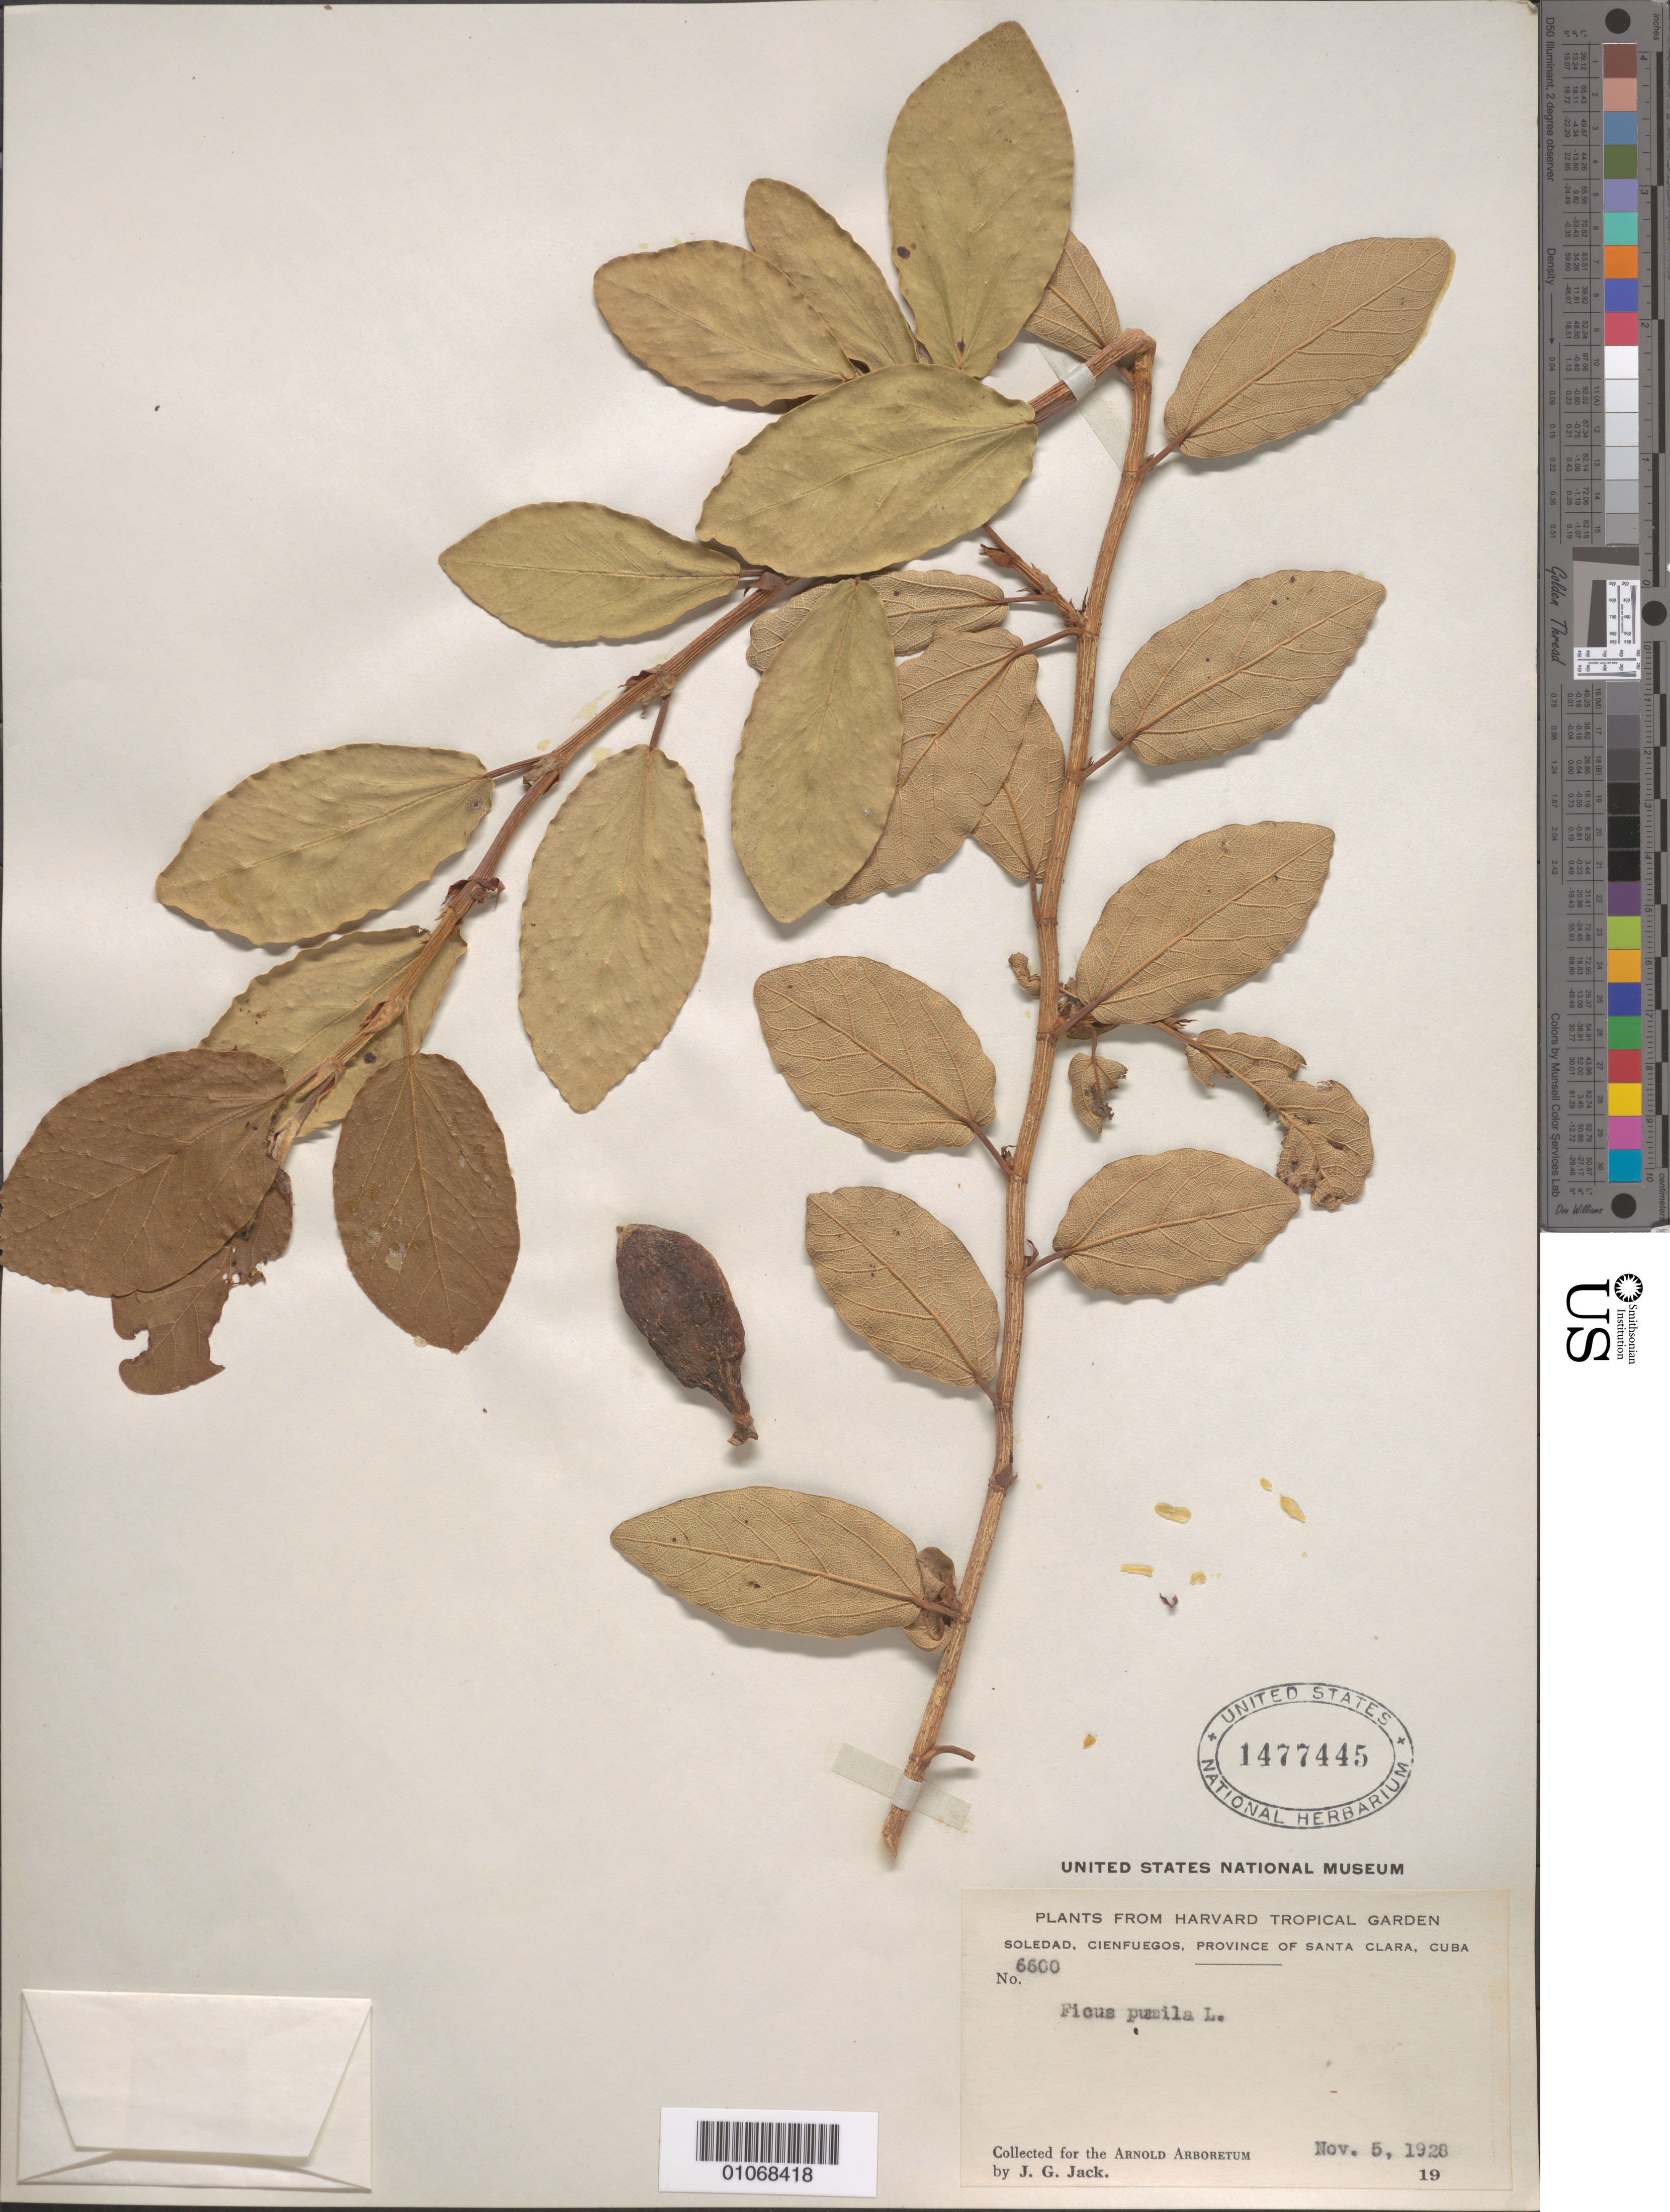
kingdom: Plantae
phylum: Tracheophyta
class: Magnoliopsida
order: Rosales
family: Moraceae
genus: Ficus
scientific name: Ficus pumila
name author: L.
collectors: J. G. Jack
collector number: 6600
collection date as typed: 05 Nov 1920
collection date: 1920-11-05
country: Cuba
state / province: Villa Clara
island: Cuba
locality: Santa Clara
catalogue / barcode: US 1477445